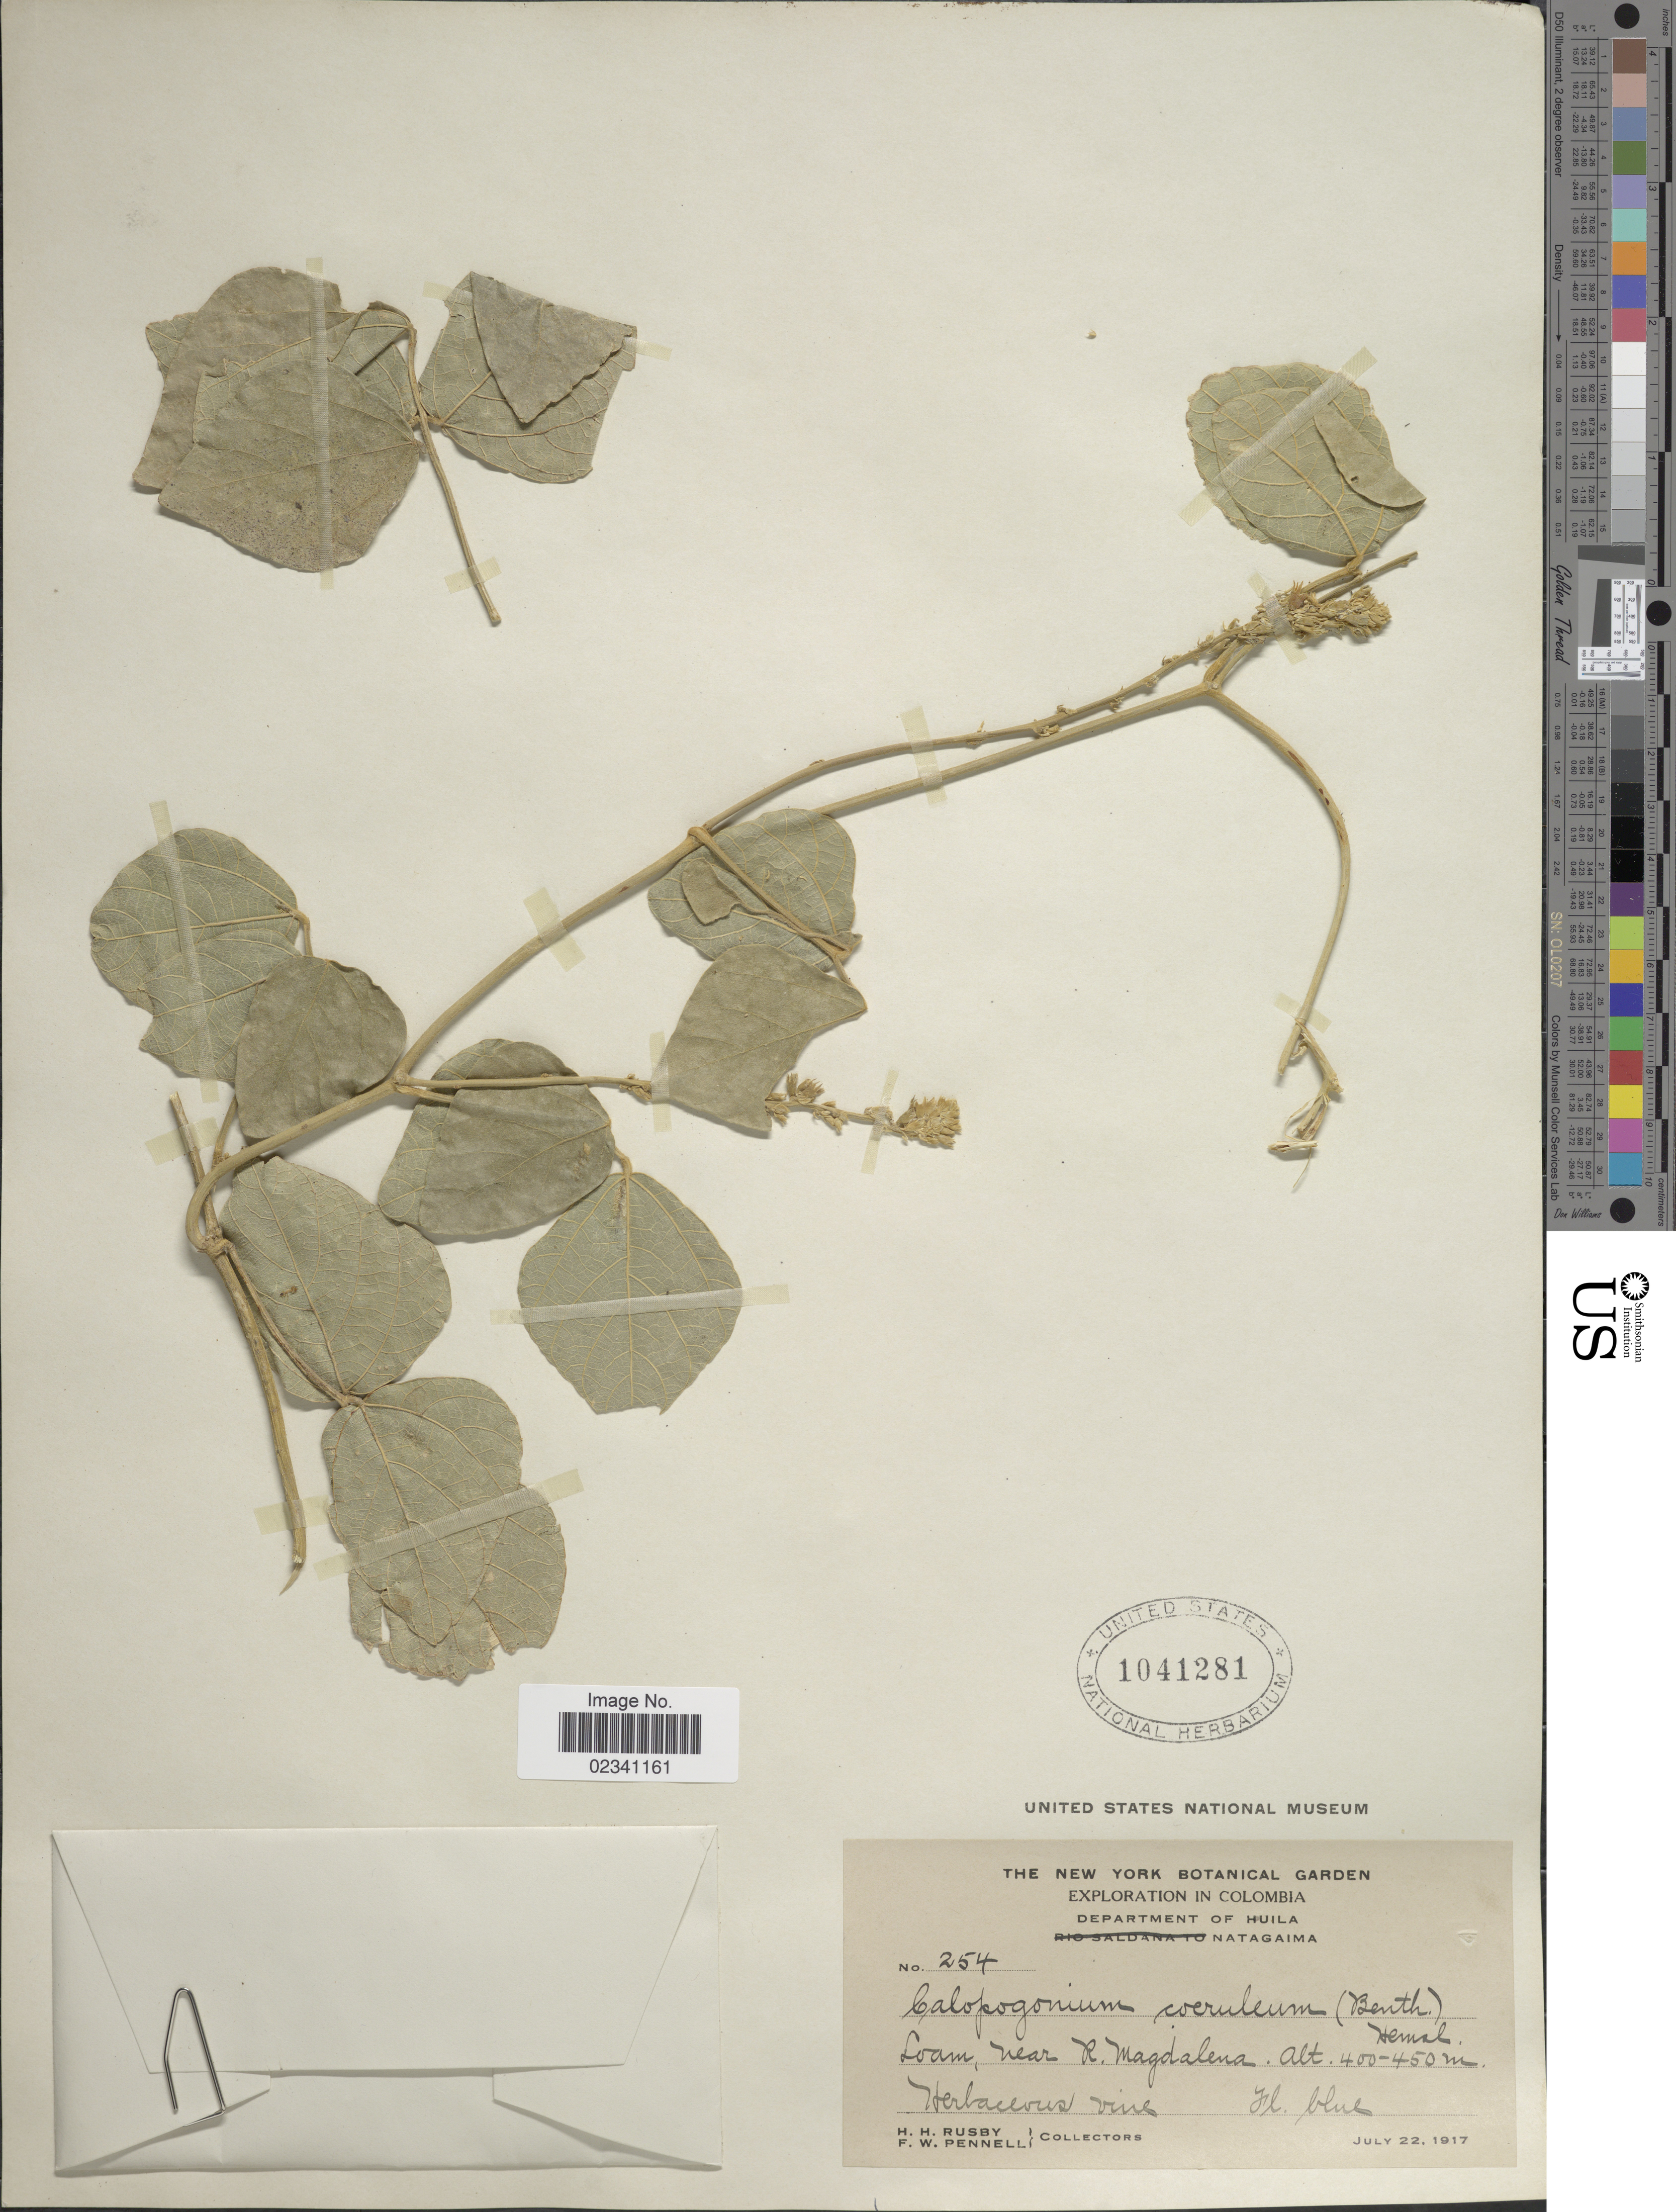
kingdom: Plantae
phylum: Tracheophyta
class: Magnoliopsida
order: Fabales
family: Fabaceae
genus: Calopogonium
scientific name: Calopogonium caeruleum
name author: (Benth.) C. Wright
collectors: H. H. Rusby & F. W. Pennell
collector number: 254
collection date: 1917-07-22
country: Colombia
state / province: Huila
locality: Natagaima, Loam, near R. Magdalena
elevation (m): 400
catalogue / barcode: US 1041281